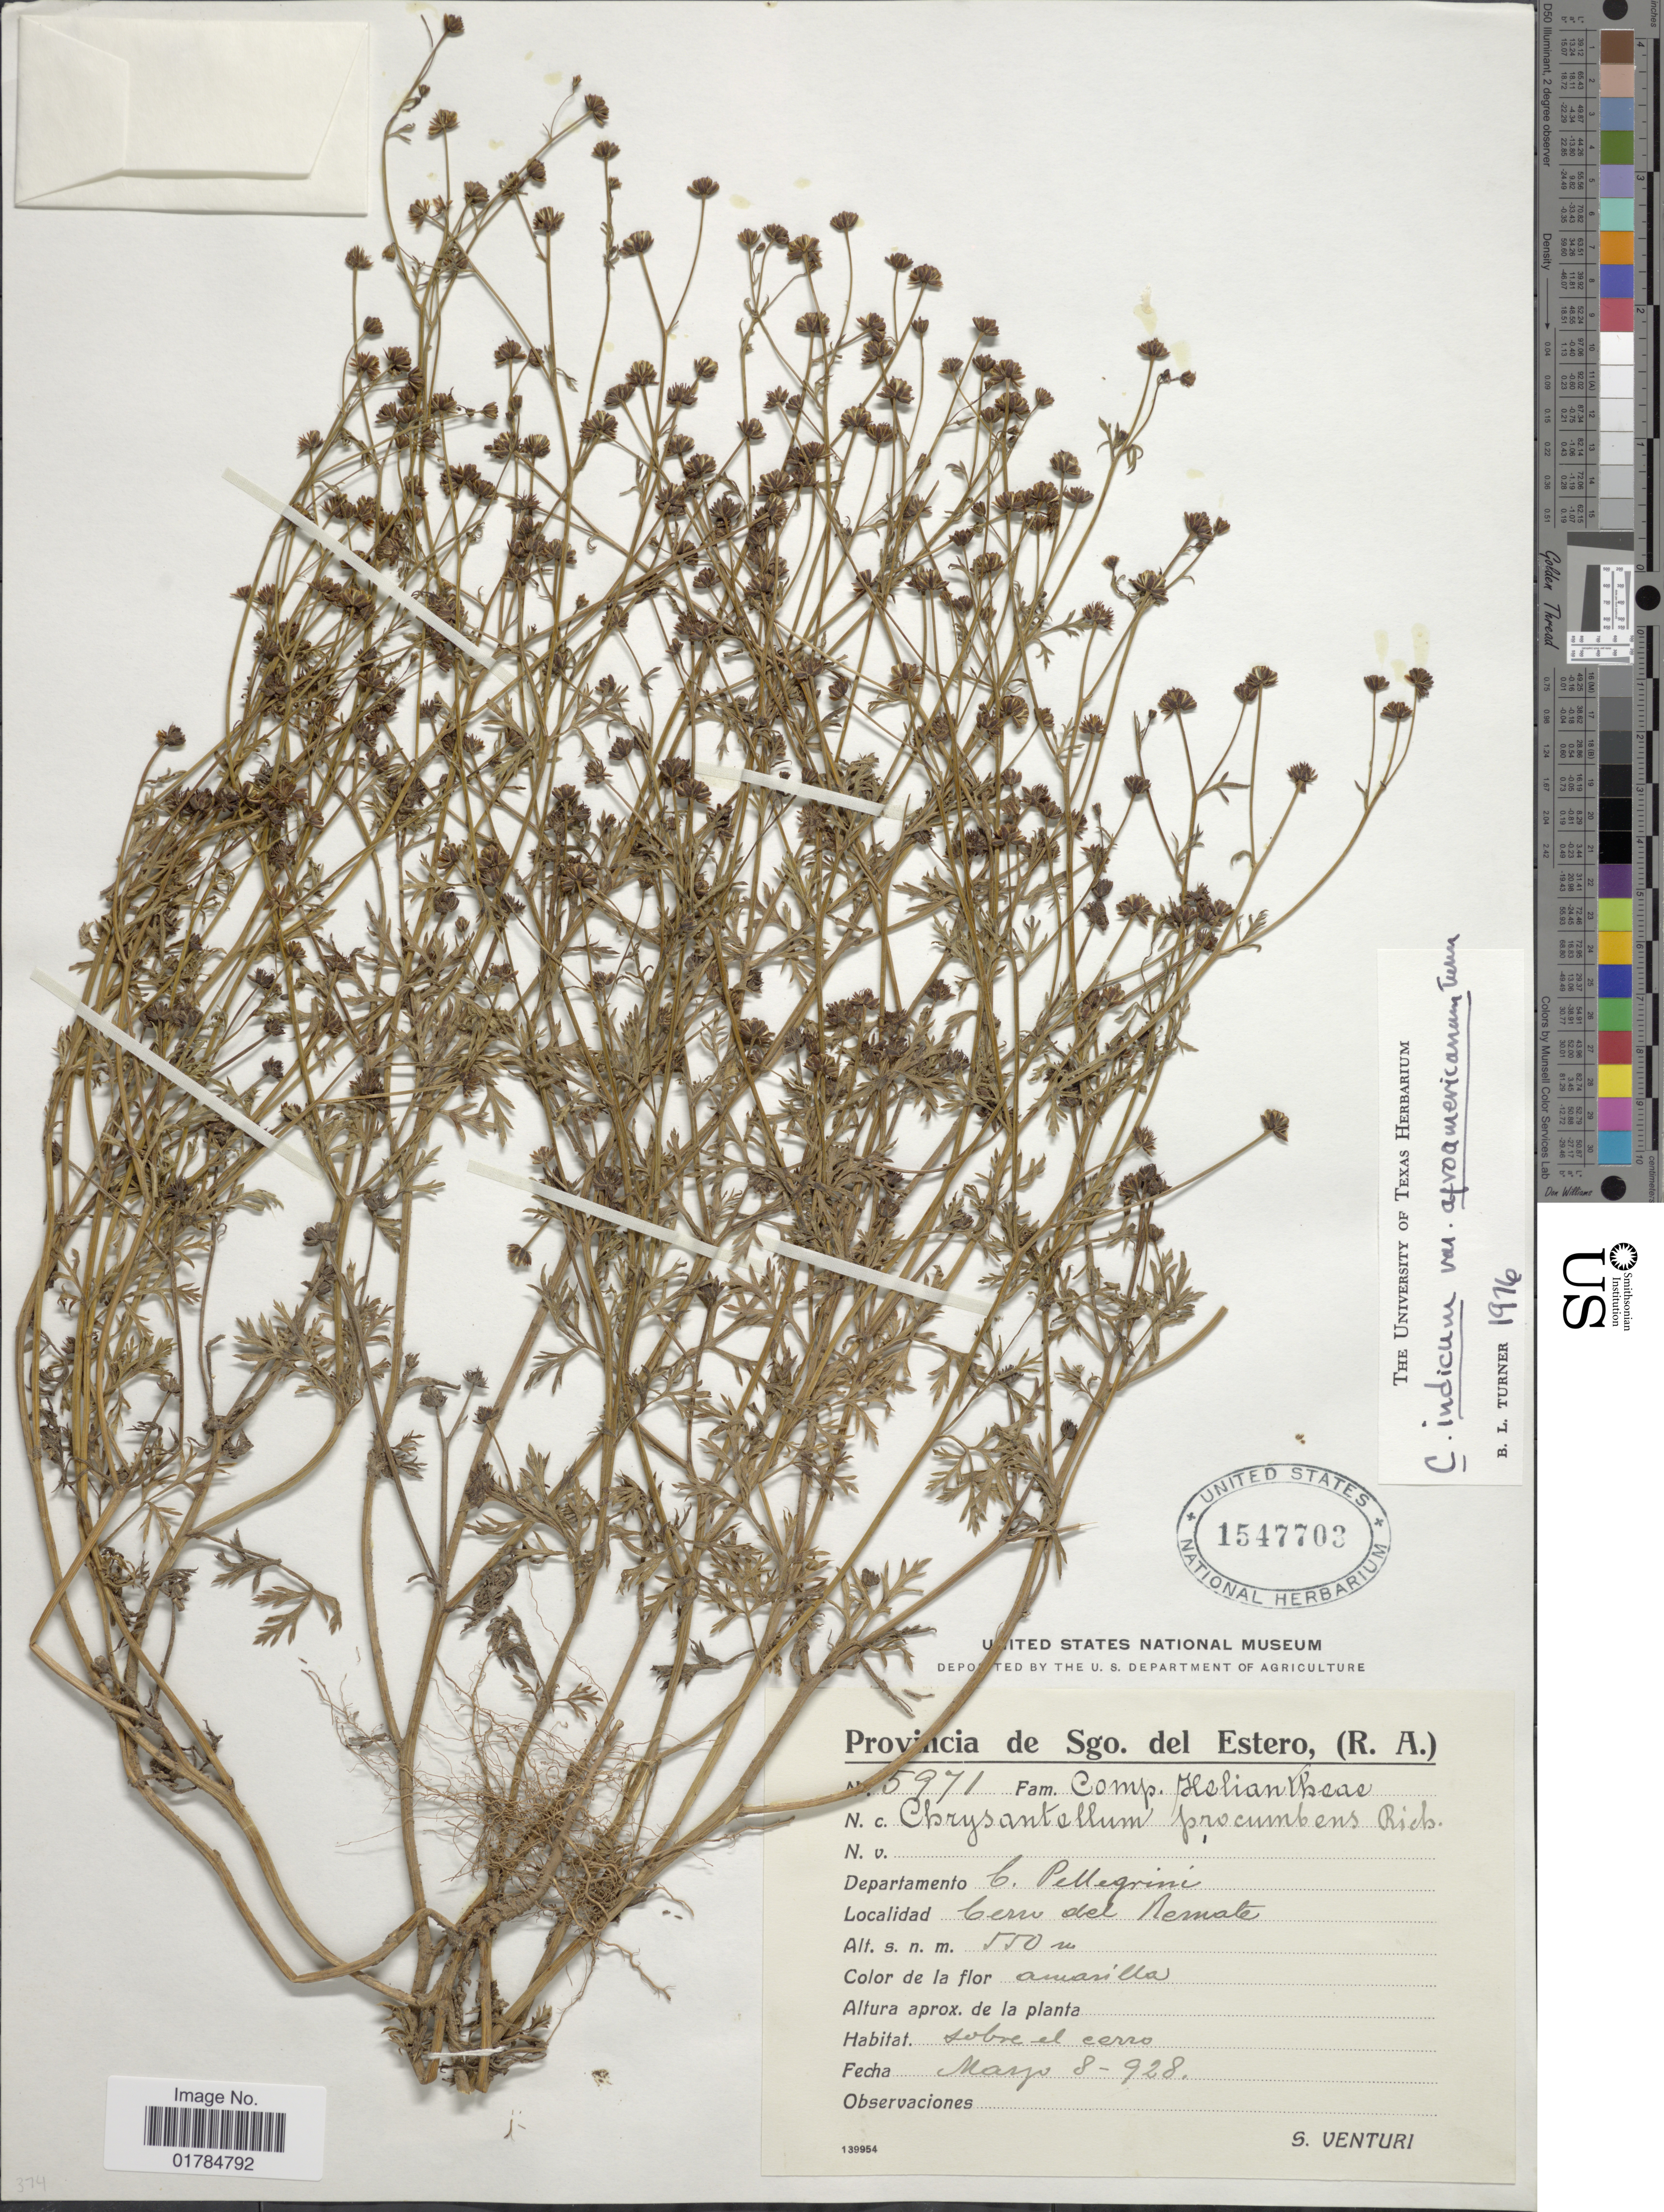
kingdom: Plantae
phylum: Tracheophyta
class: Magnoliopsida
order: Asterales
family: Asteraceae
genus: Chrysanthellum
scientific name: Chrysanthellum indicum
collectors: S. Venturi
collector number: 5971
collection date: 1928-03-08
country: Argentina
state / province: Santiago del Estero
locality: (R.A.) Departamento C.pellegrini. Cerro del Nemate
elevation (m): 550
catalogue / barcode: US 1547703